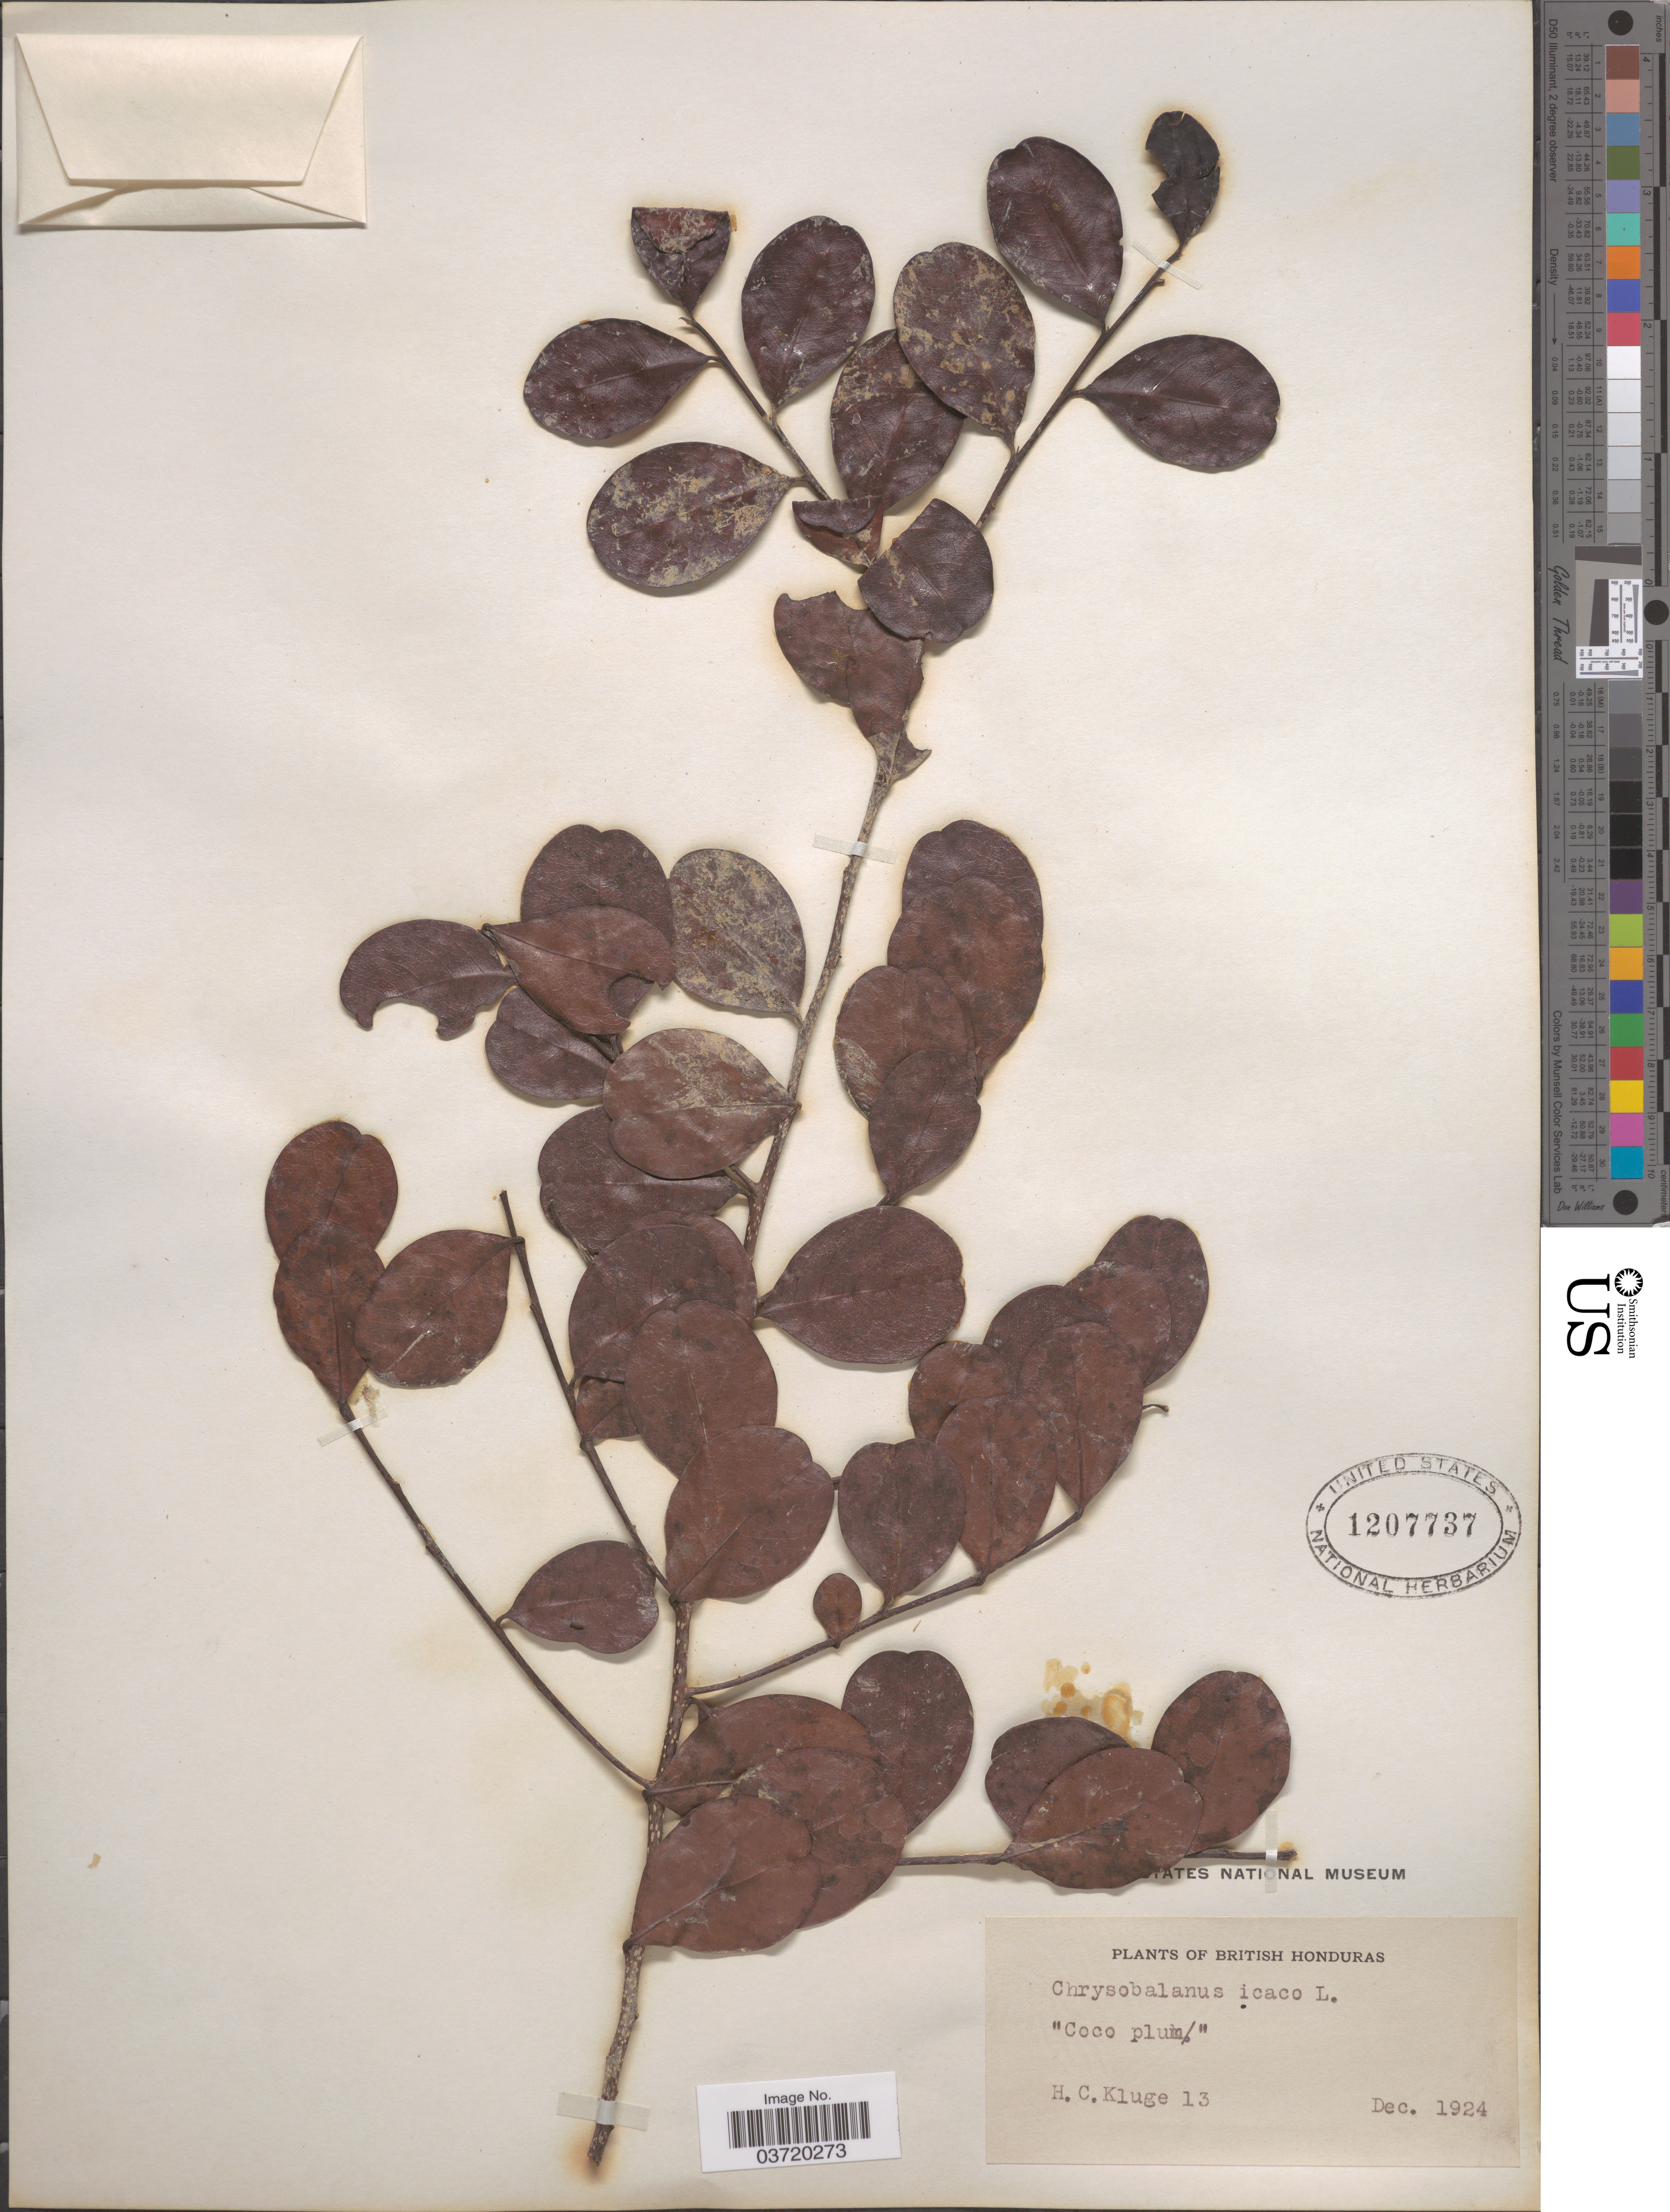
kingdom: Plantae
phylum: Tracheophyta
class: Magnoliopsida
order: Malpighiales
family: Chrysobalanaceae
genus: Chrysobalanus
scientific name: Chrysobalanus icaco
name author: L.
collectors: H. C. Kluge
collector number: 13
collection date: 1924-12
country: Belize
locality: British Honduras.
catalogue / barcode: US 1207737